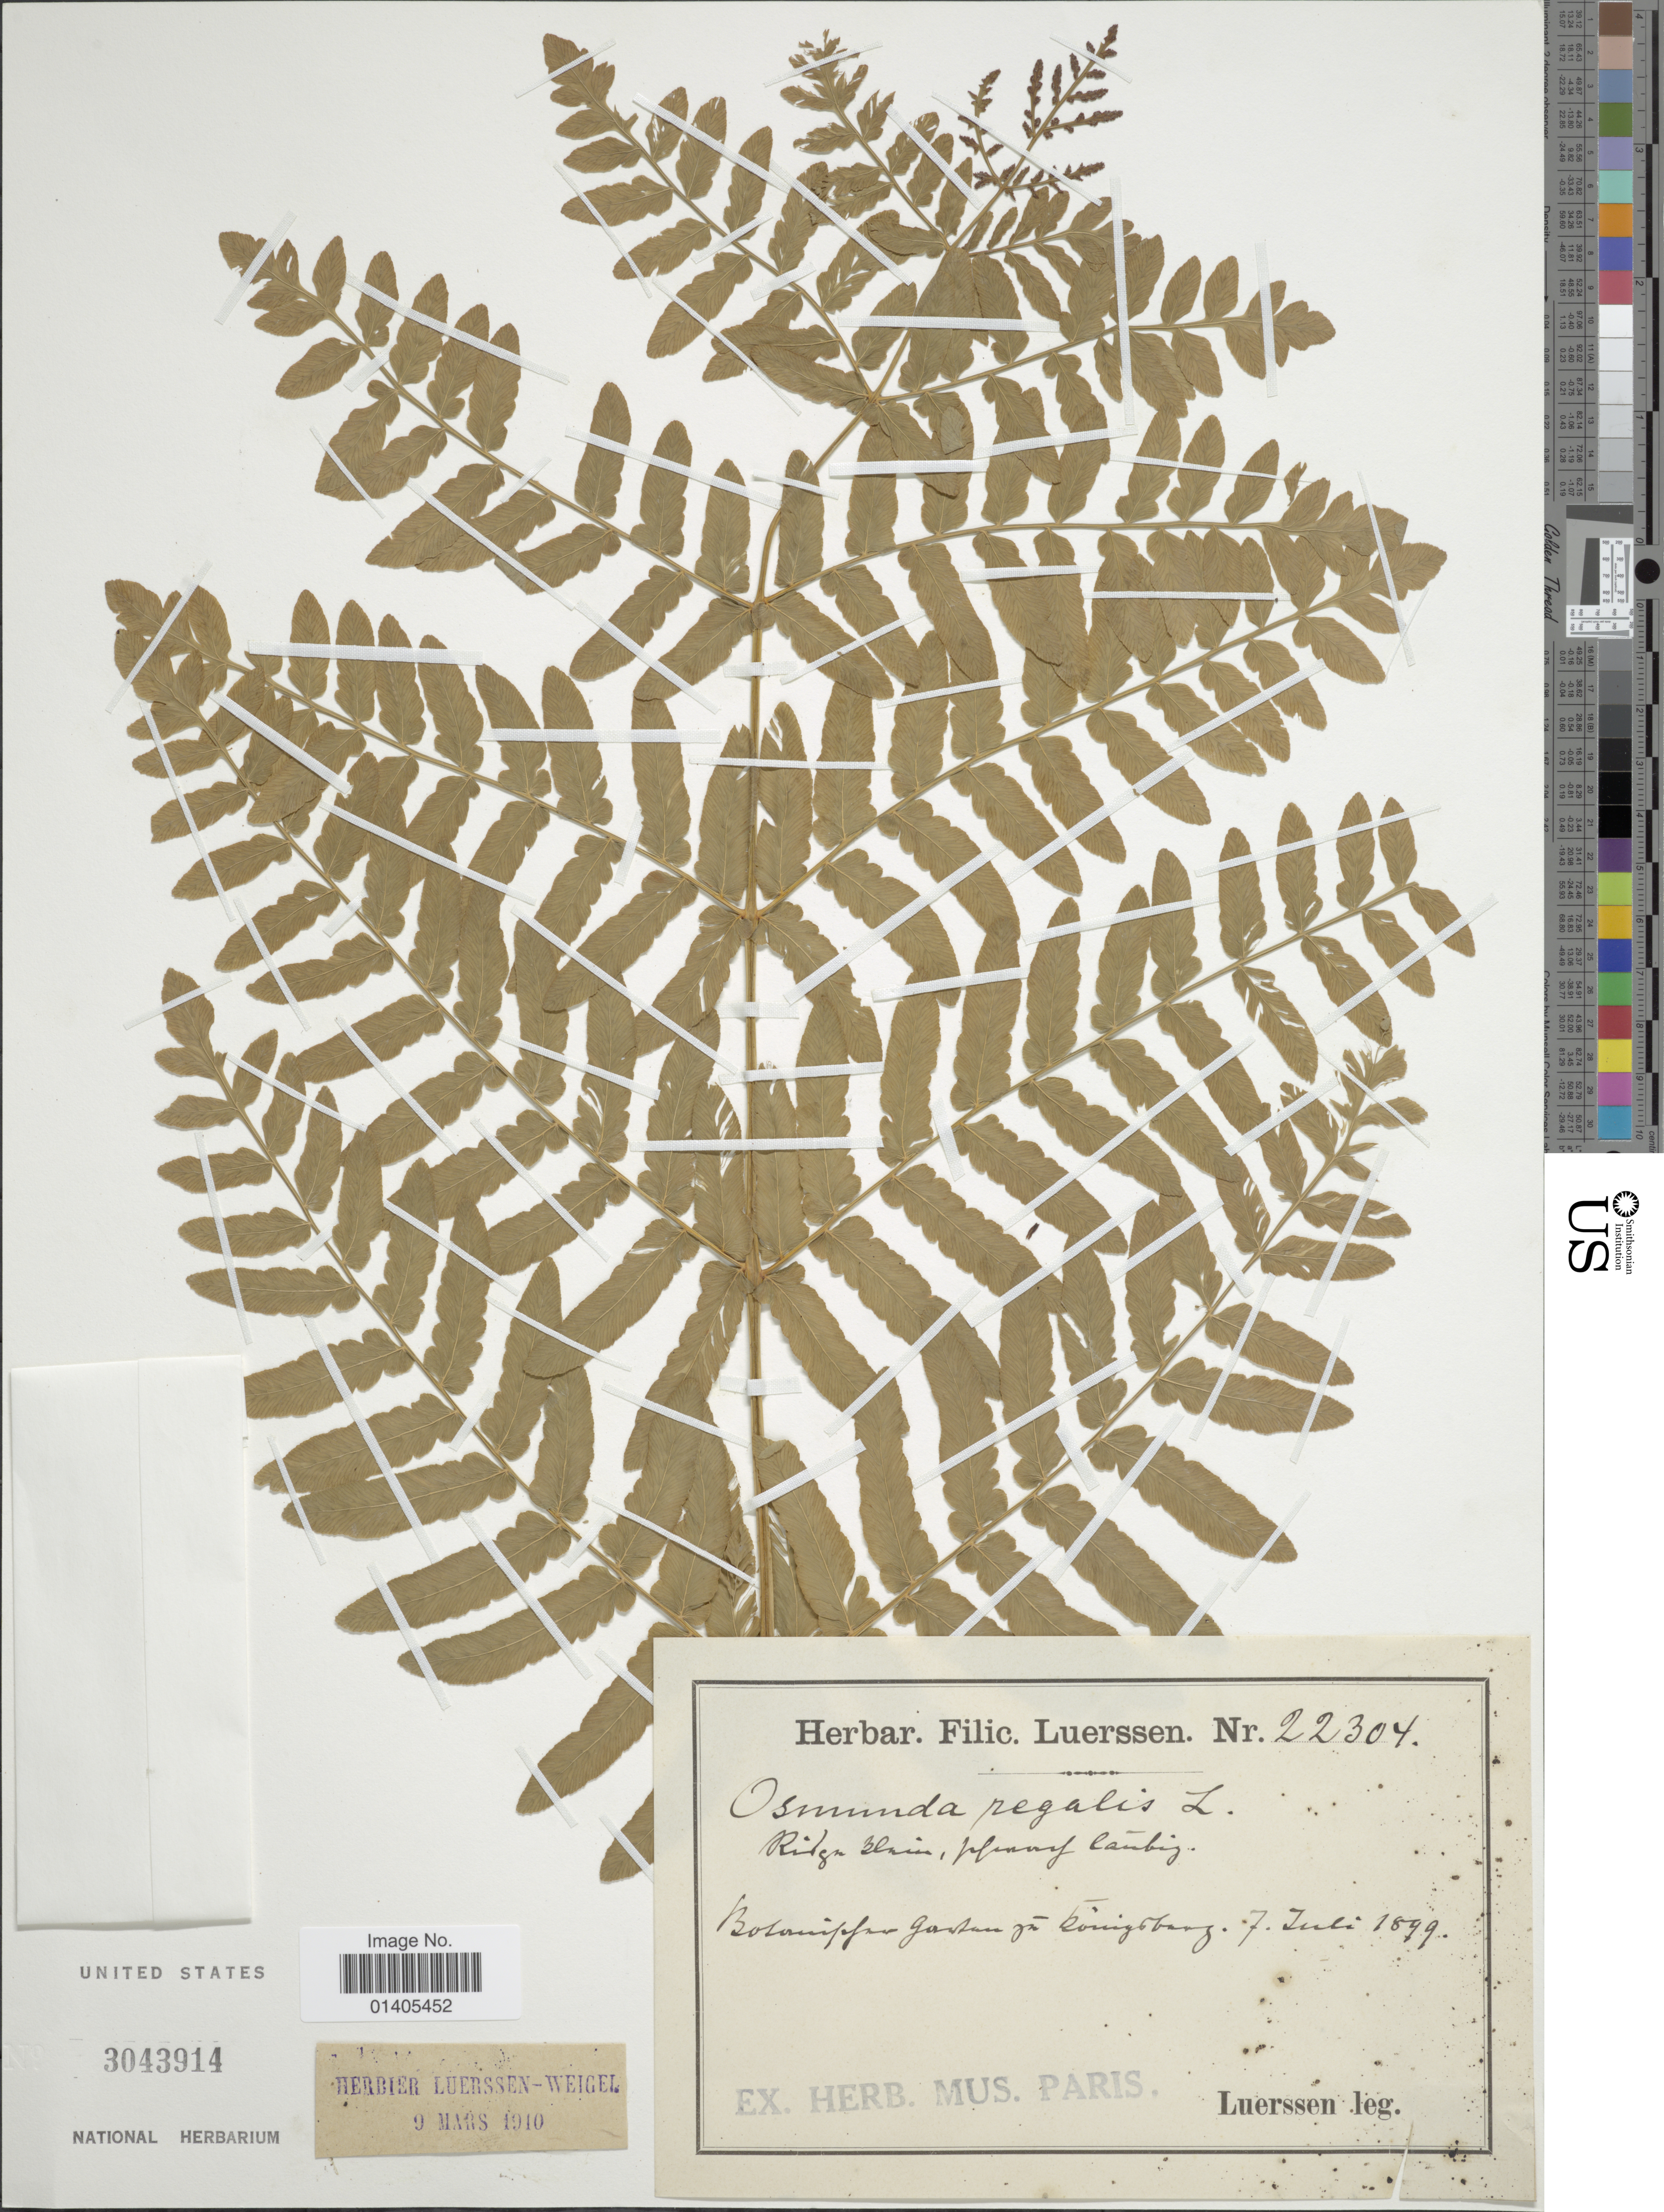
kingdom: Plantae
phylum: Tracheophyta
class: Polypodiopsida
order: Osmundales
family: Osmundaceae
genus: Osmunda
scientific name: Osmunda regalis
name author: L.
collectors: Luerssen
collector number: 22304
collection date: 1899-07-07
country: Russian Federation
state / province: Kaliningrad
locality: Botan[illegible text] Gartan pr [illegible text]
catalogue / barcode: US 3043914